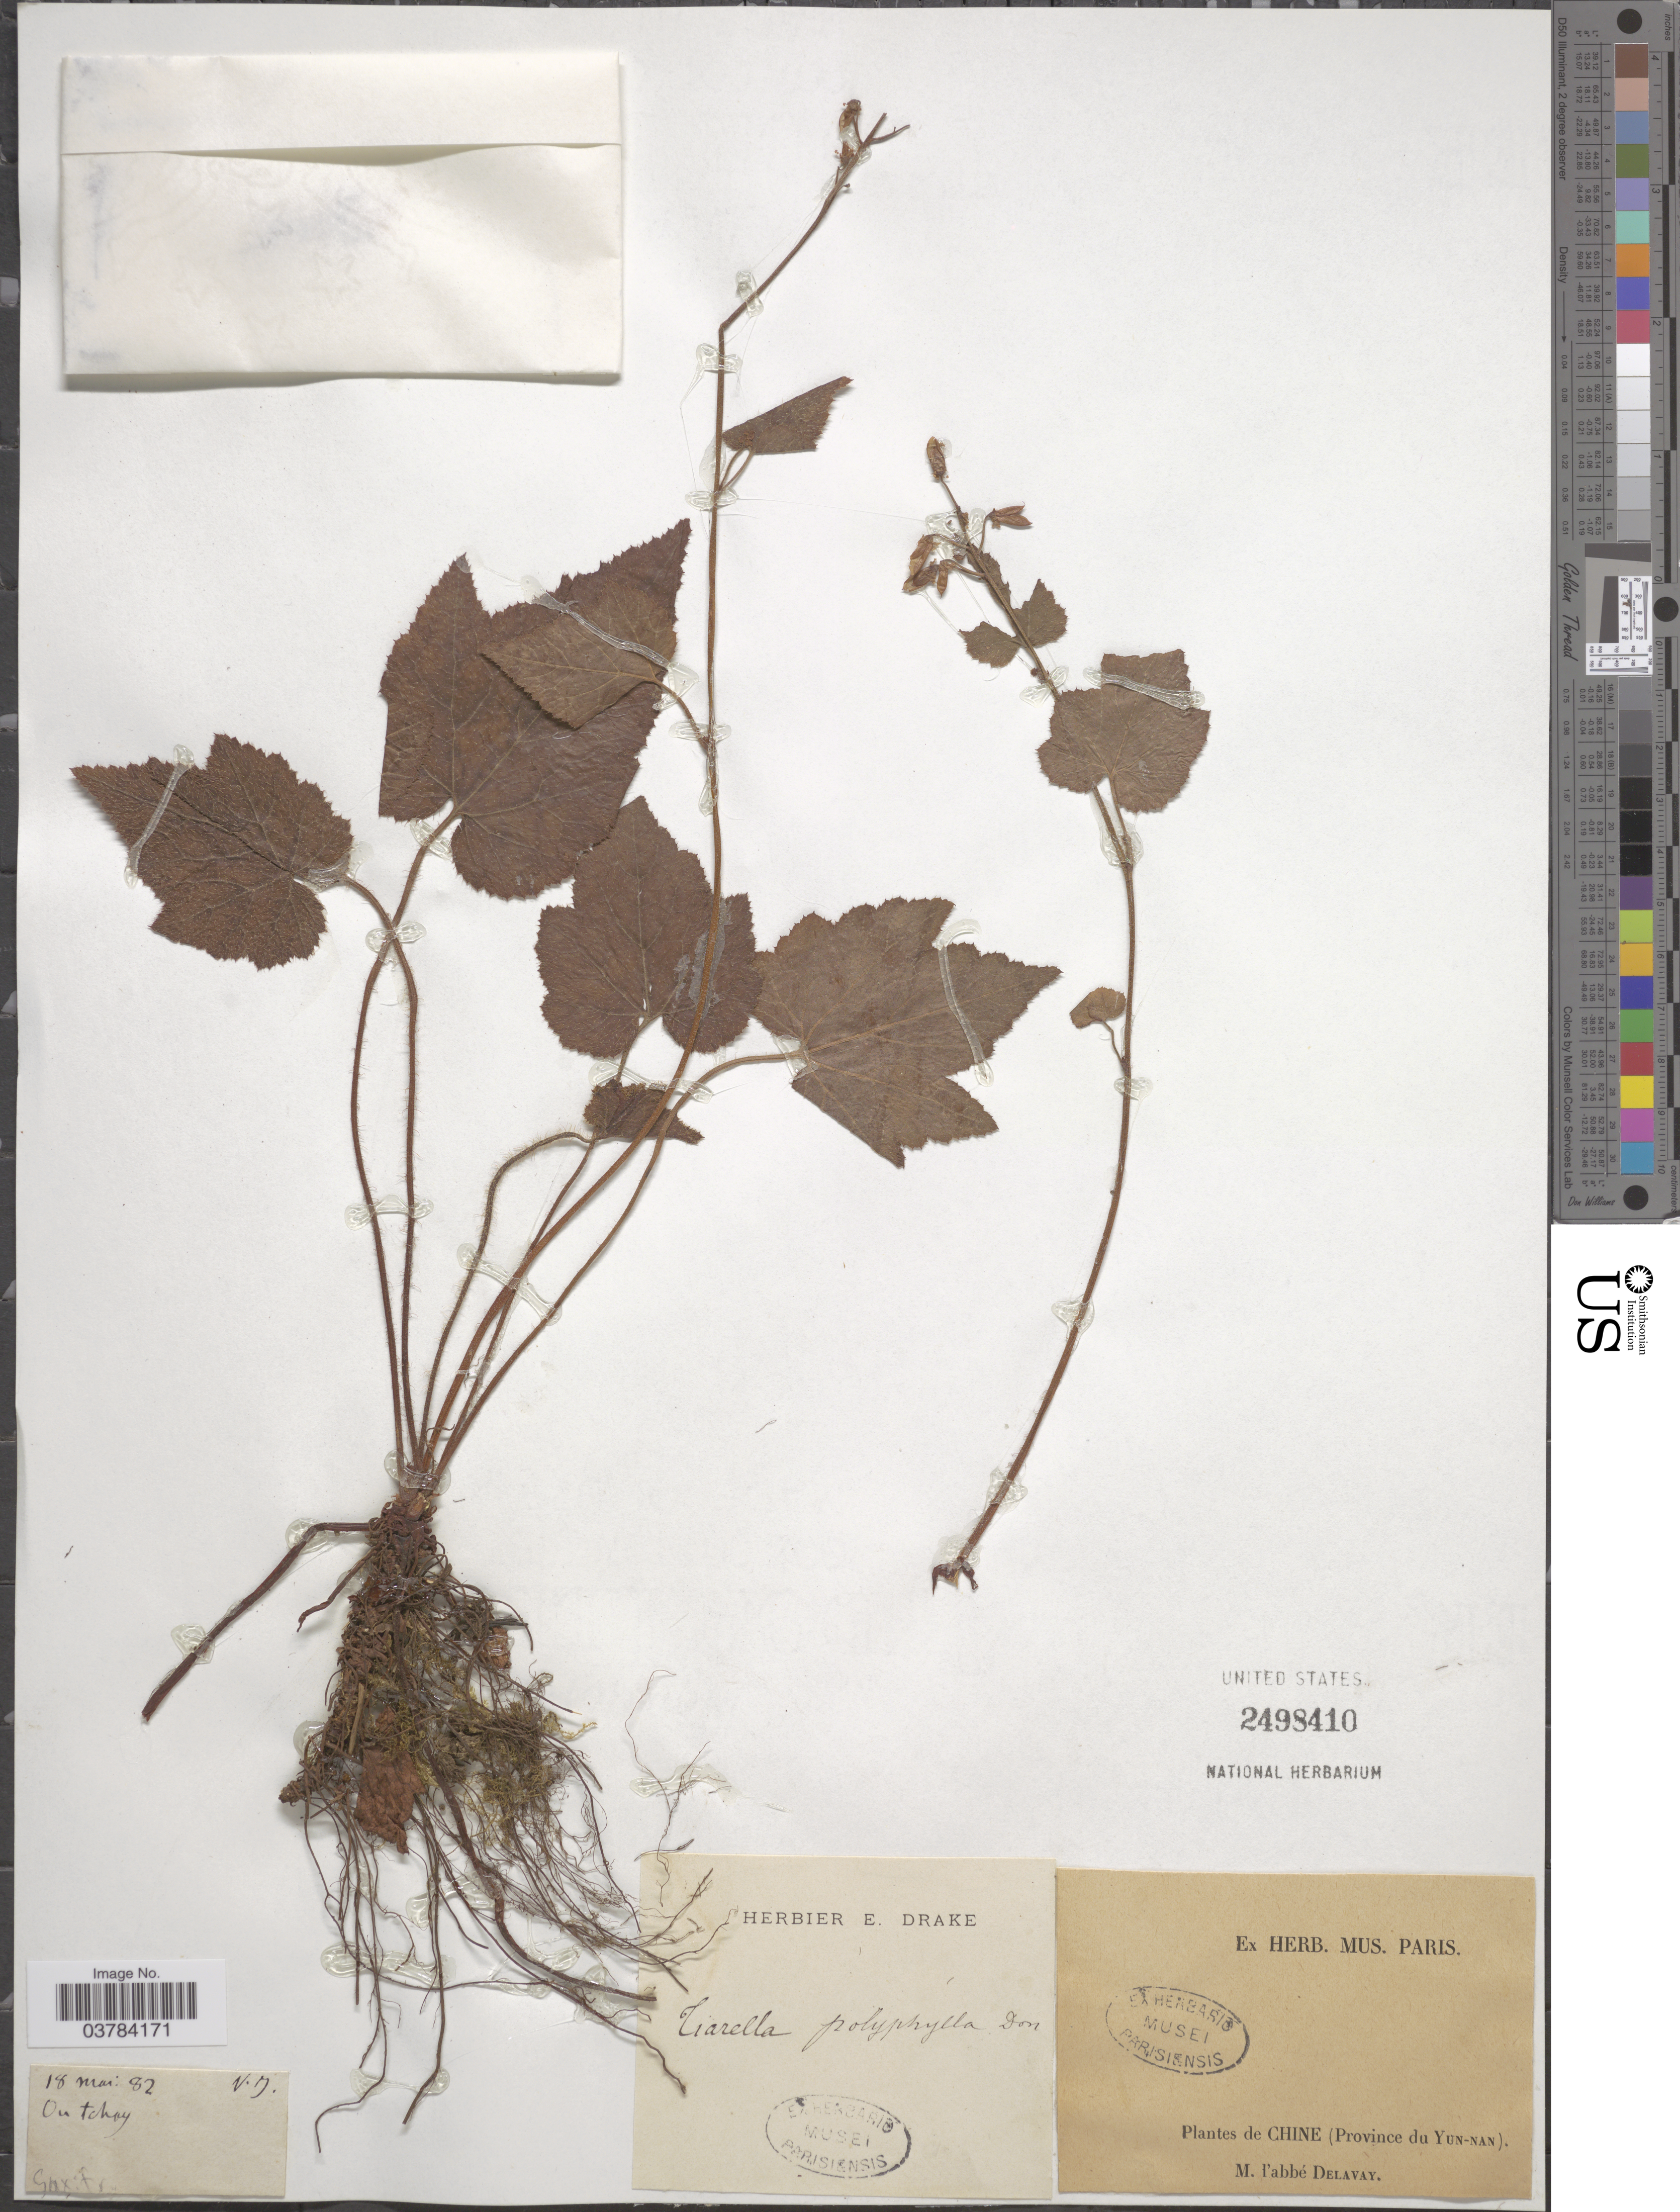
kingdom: Plantae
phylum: Tracheophyta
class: Magnoliopsida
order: Saxifragales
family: Saxifragaceae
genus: Tiarella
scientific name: Tiarella polyphylla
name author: D. Don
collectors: M. Delavay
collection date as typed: Transcribed d/m/y: 18/5/82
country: China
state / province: Yunnan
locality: (Province du Yun-nan).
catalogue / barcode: US 2498410